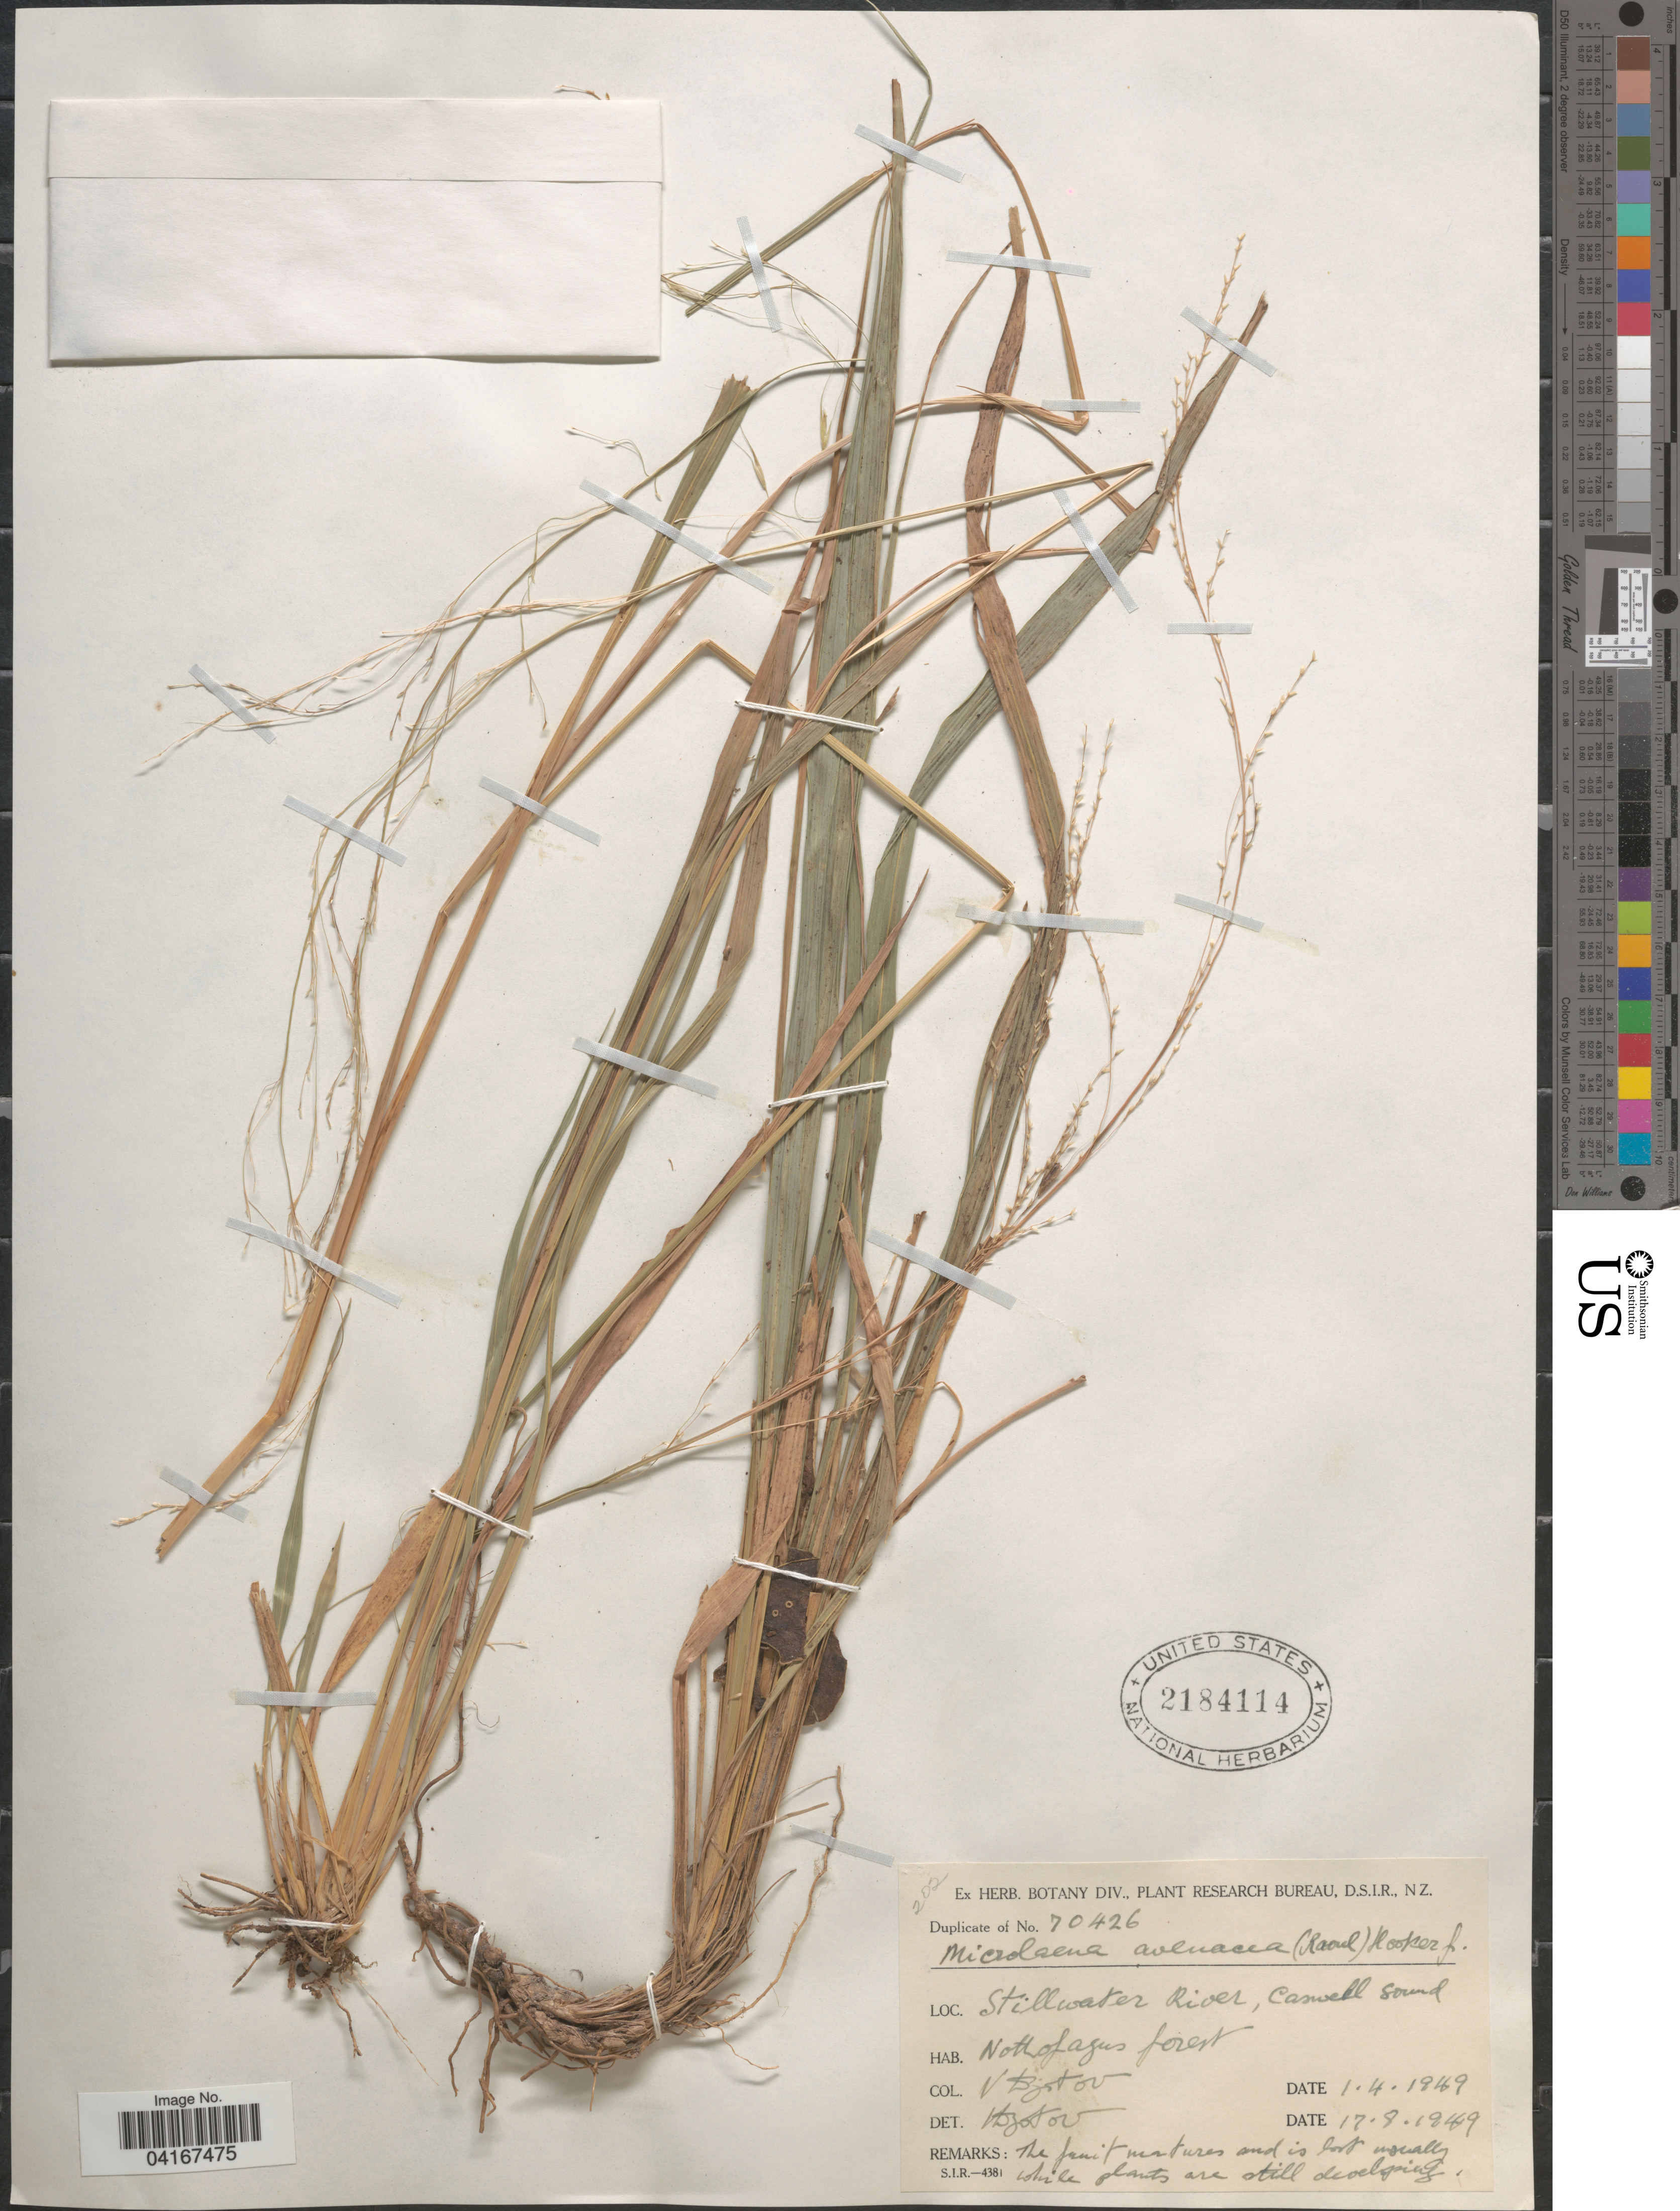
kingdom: Plantae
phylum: Tracheophyta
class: Liliopsida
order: Poales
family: Poaceae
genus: Microlaena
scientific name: Microlaena avenacea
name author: (Raoul) Hook. f.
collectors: V. Zotov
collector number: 70426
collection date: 1949-04-01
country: New Zealand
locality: Stillwater River, Caswell Sound.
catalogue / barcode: US 2184114